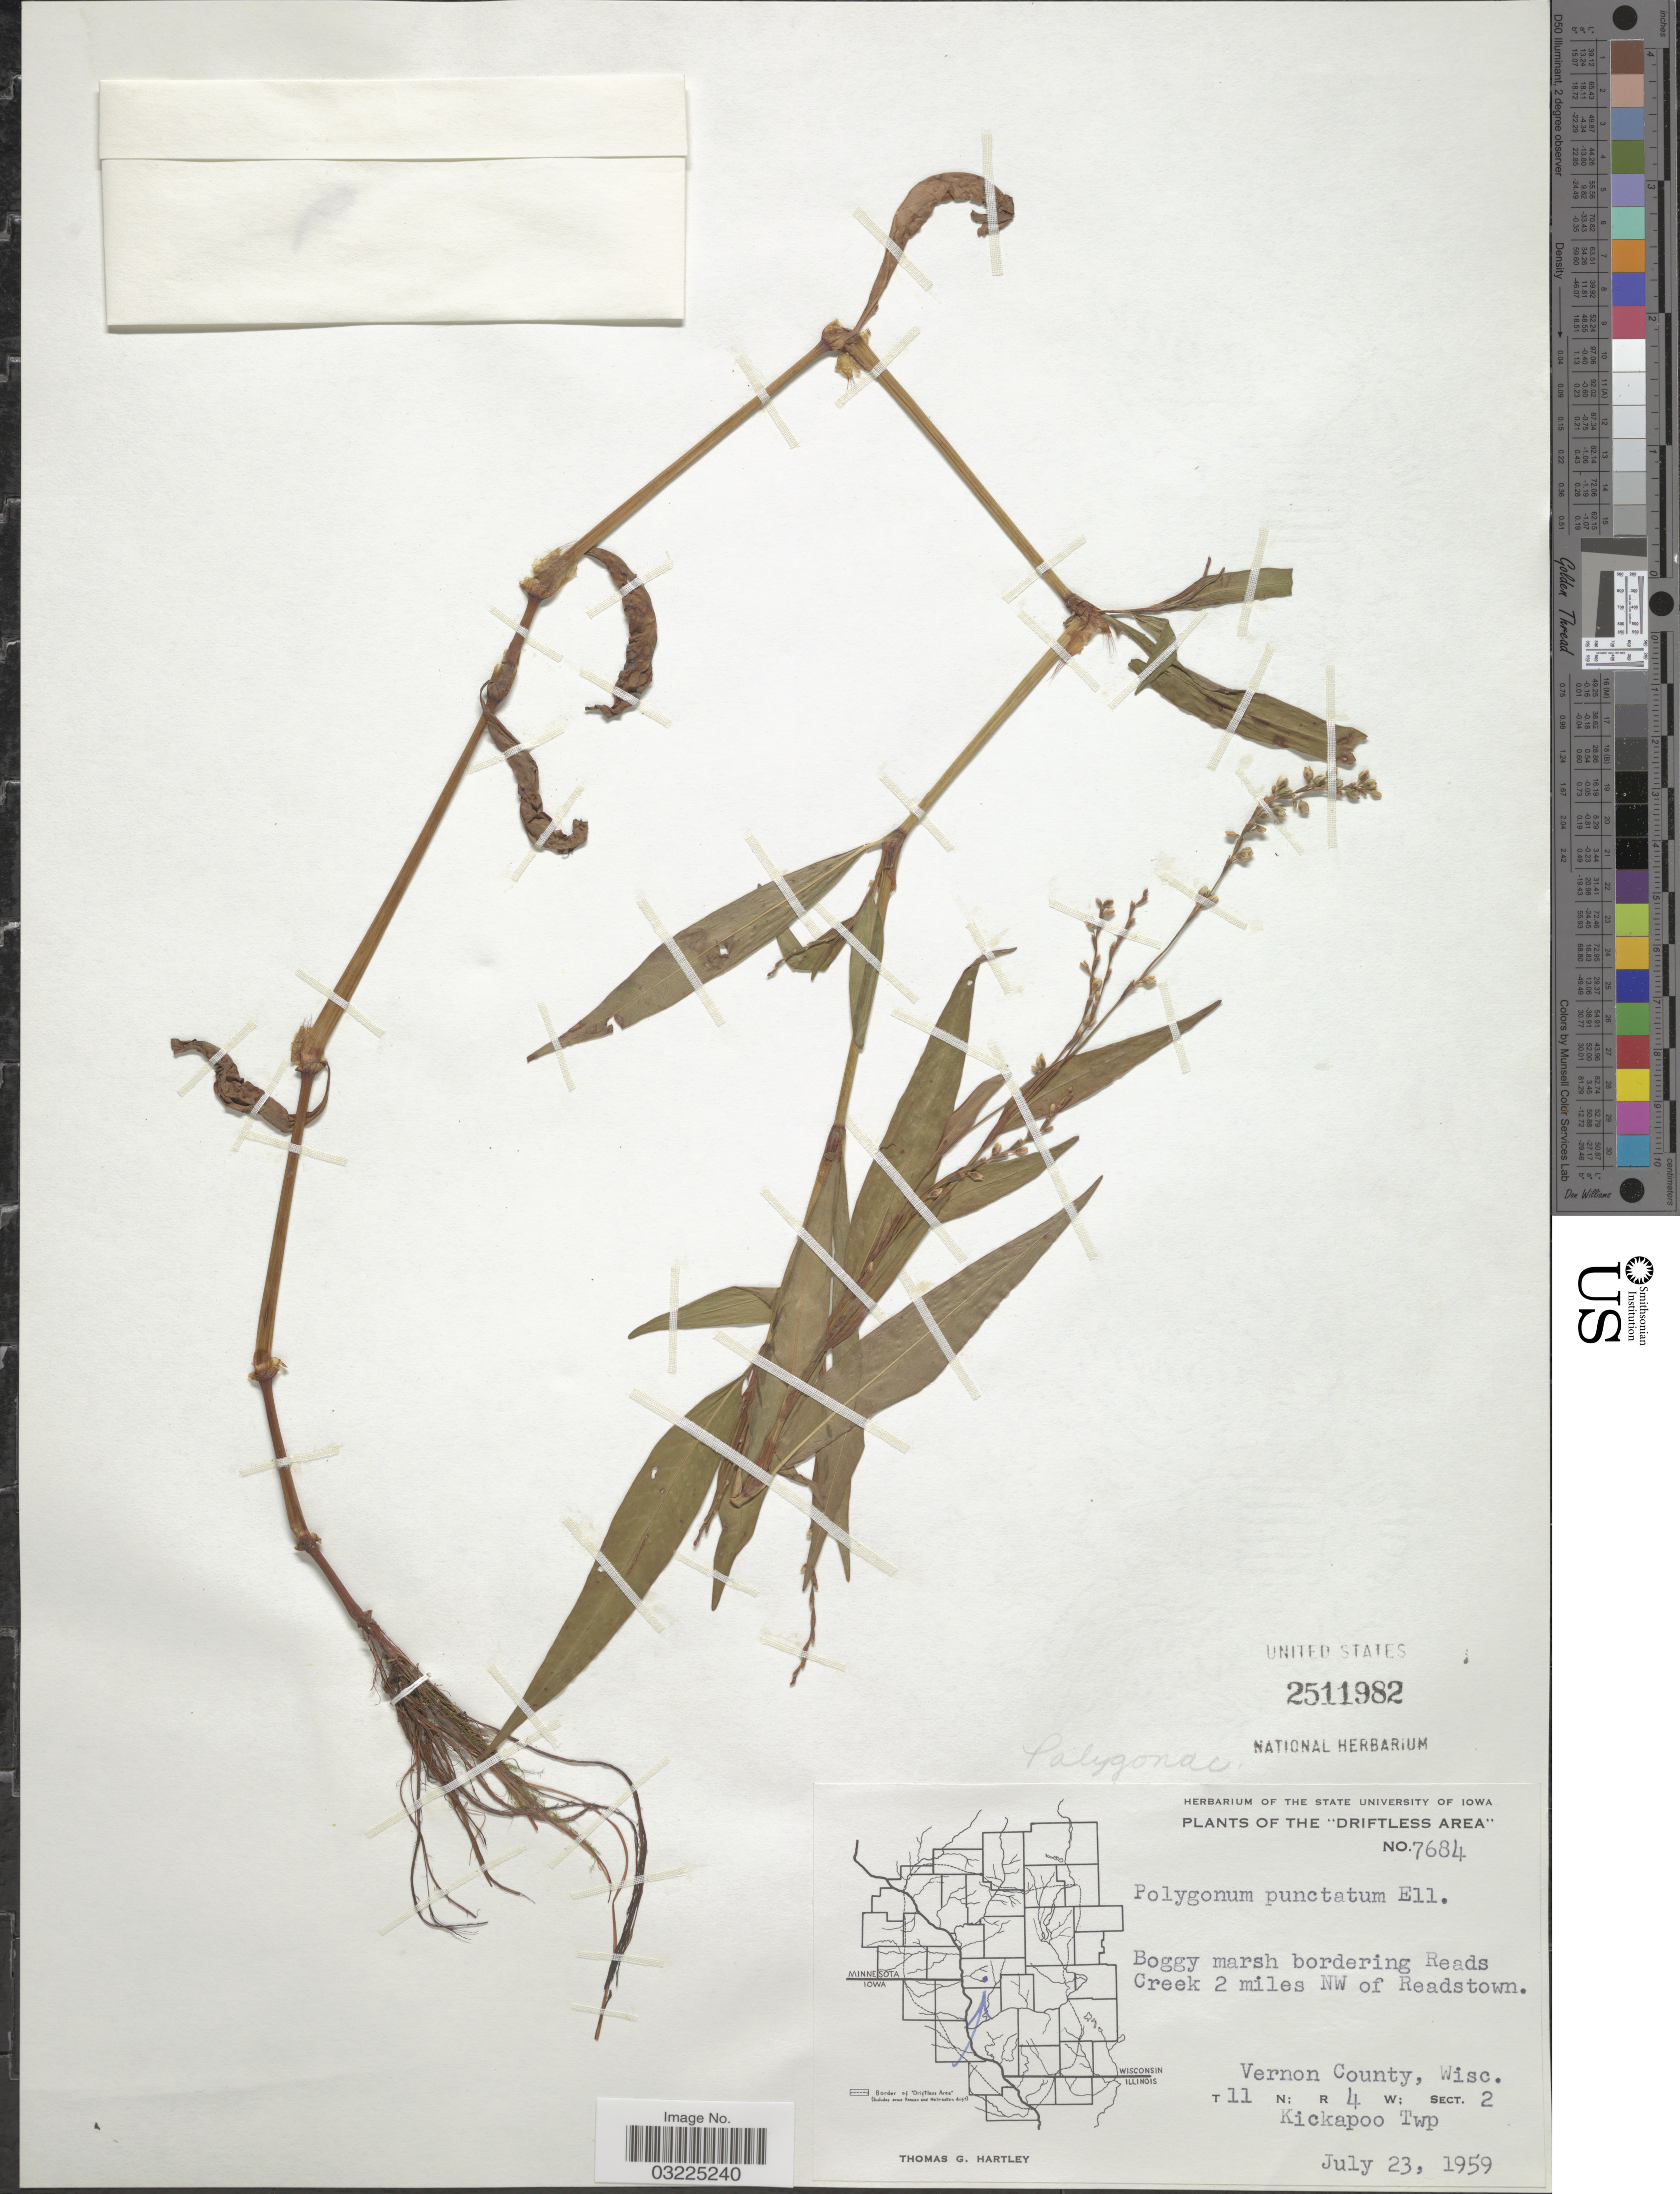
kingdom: Plantae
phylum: Tracheophyta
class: Magnoliopsida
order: Caryophyllales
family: Polygonaceae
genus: Persicaria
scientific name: Persicaria punctata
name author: (Elliott) Small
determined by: Atha, D. E.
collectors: T. G. Hartley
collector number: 7684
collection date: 1959-07-23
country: United States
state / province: Wisconsin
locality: The "Driftless Area". Boggy marsh bordering Reads Creek 2 miles NW of Readstown. Vernon County, Wisc. T11N; R4W; Sect. 2. Kickapoo Twp.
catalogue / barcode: US 2511982